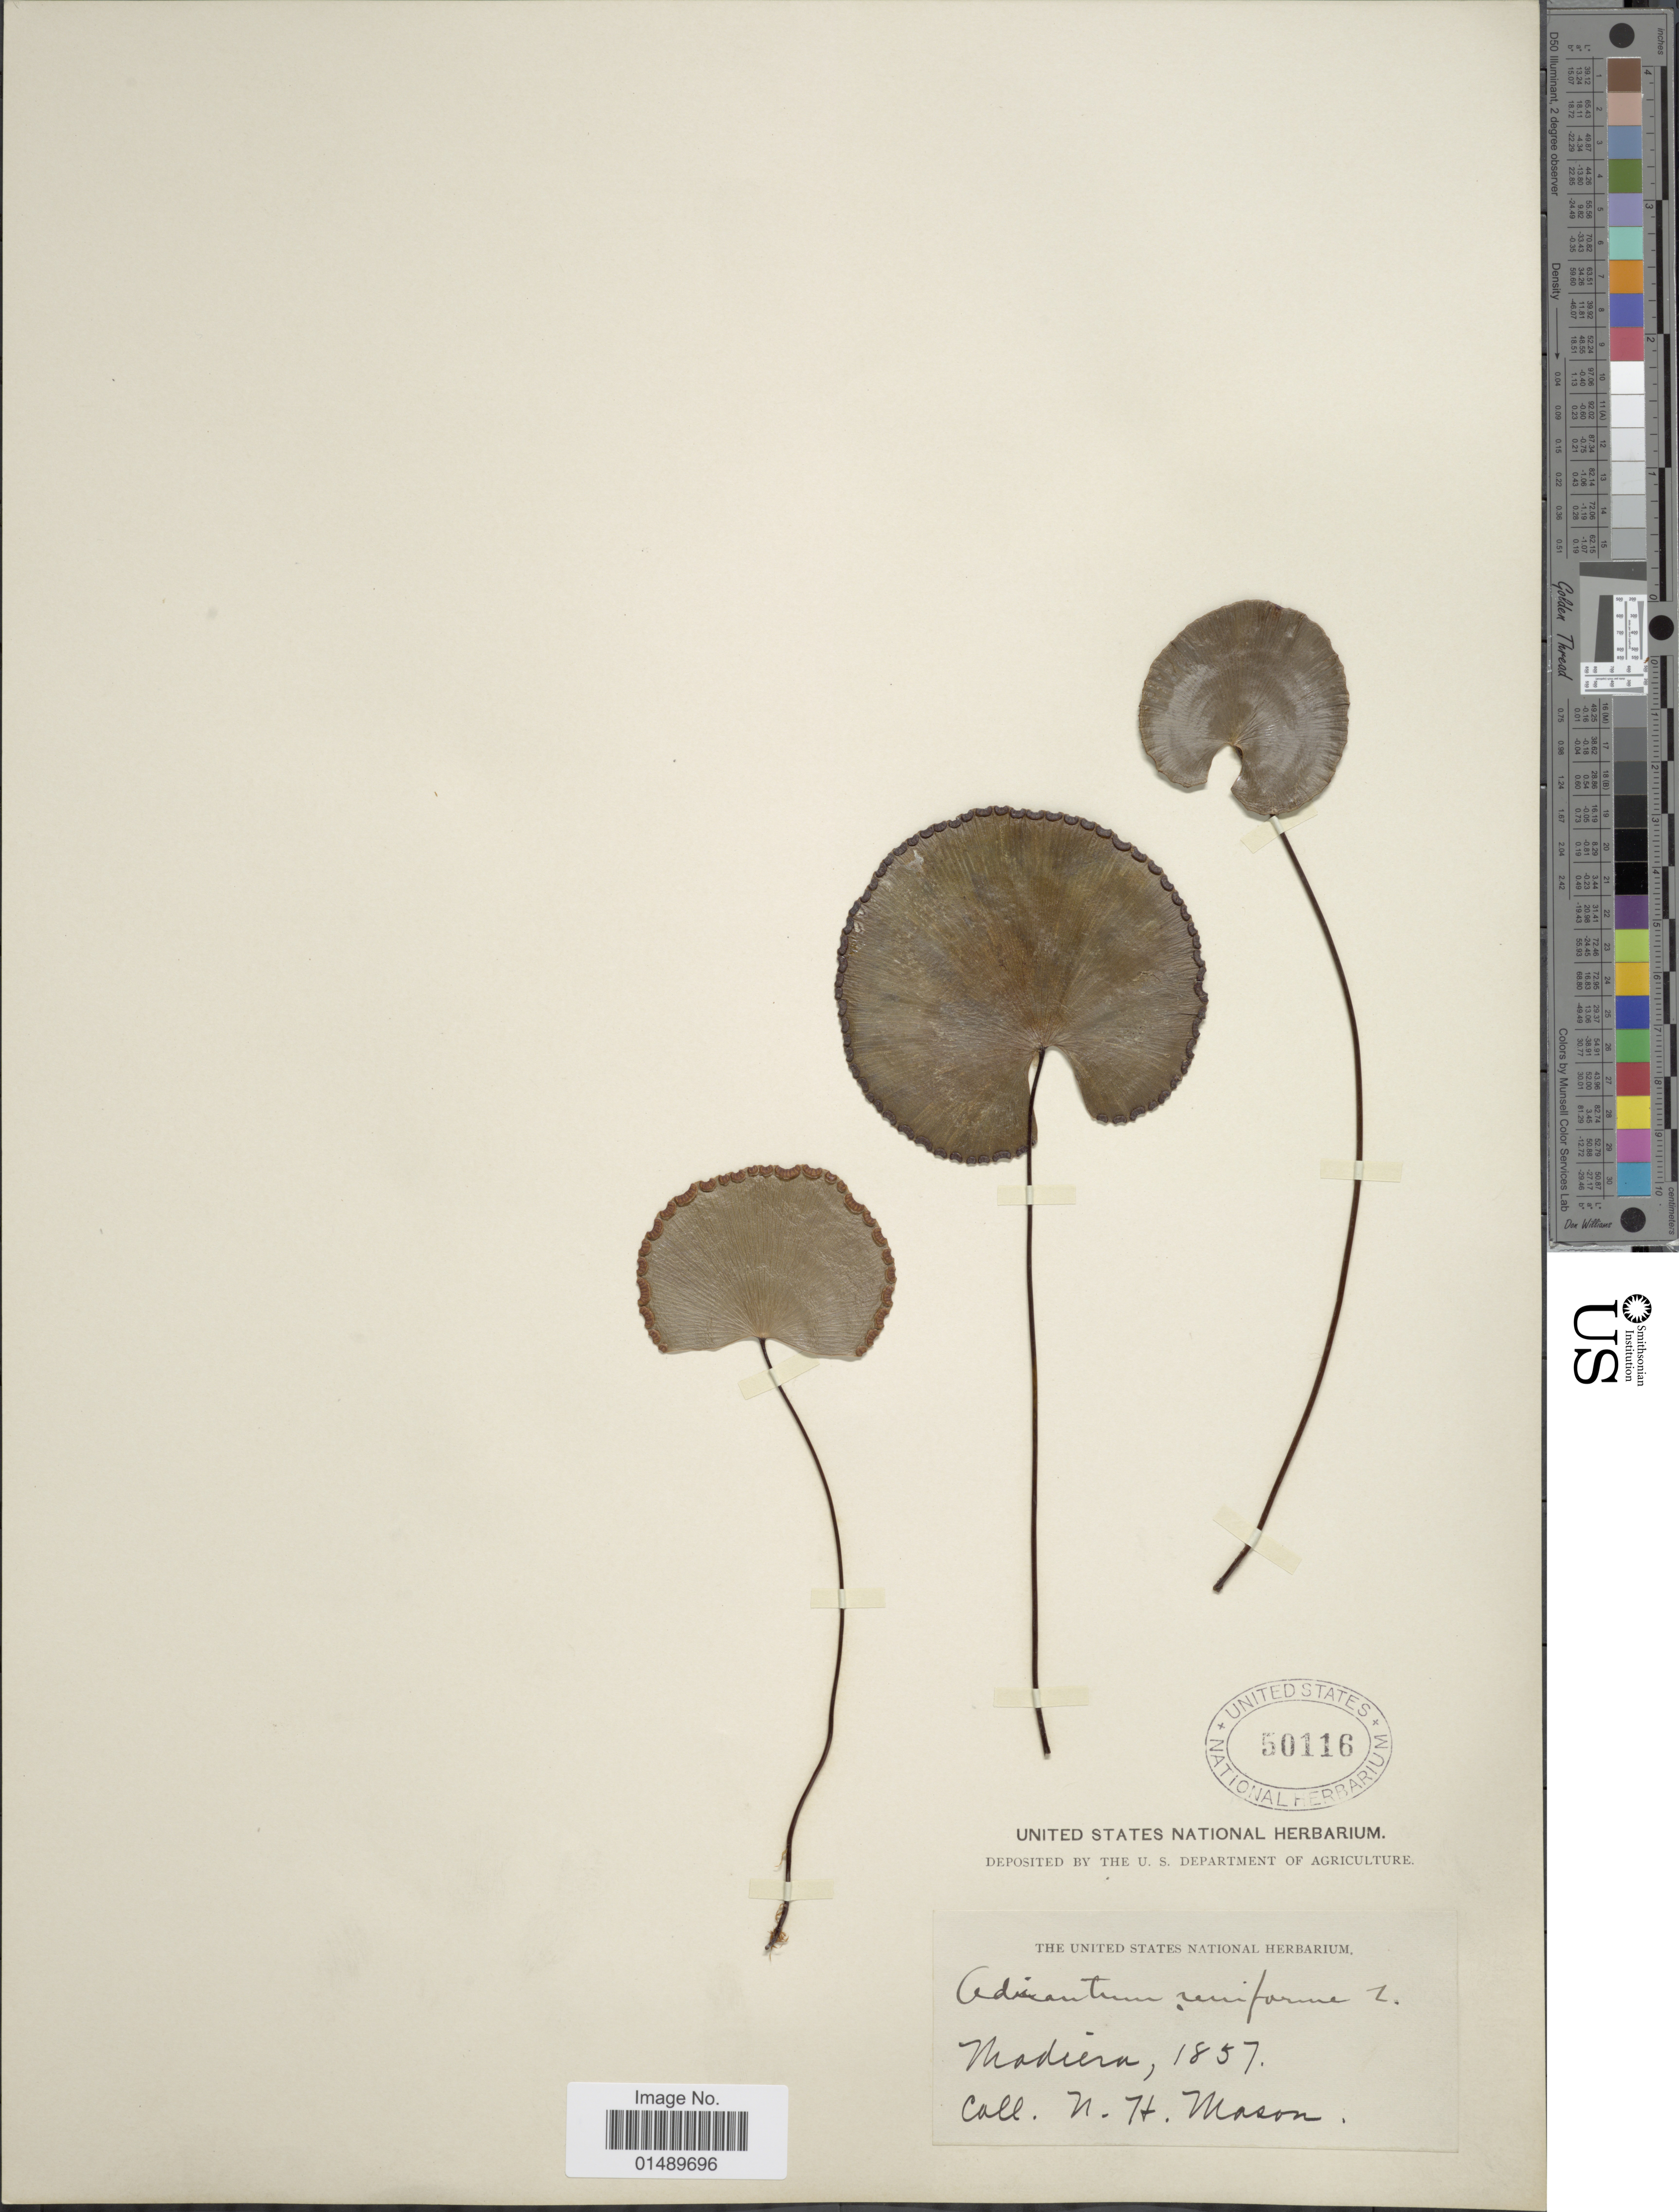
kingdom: Plantae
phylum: Tracheophyta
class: Polypodiopsida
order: Polypodiales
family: Pteridaceae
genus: Adiantum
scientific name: Adiantum reniforme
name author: L.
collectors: N. Mason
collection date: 1857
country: Portugal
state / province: Madeira (Aut. Reg.)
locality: Madeira.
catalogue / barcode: US 50116